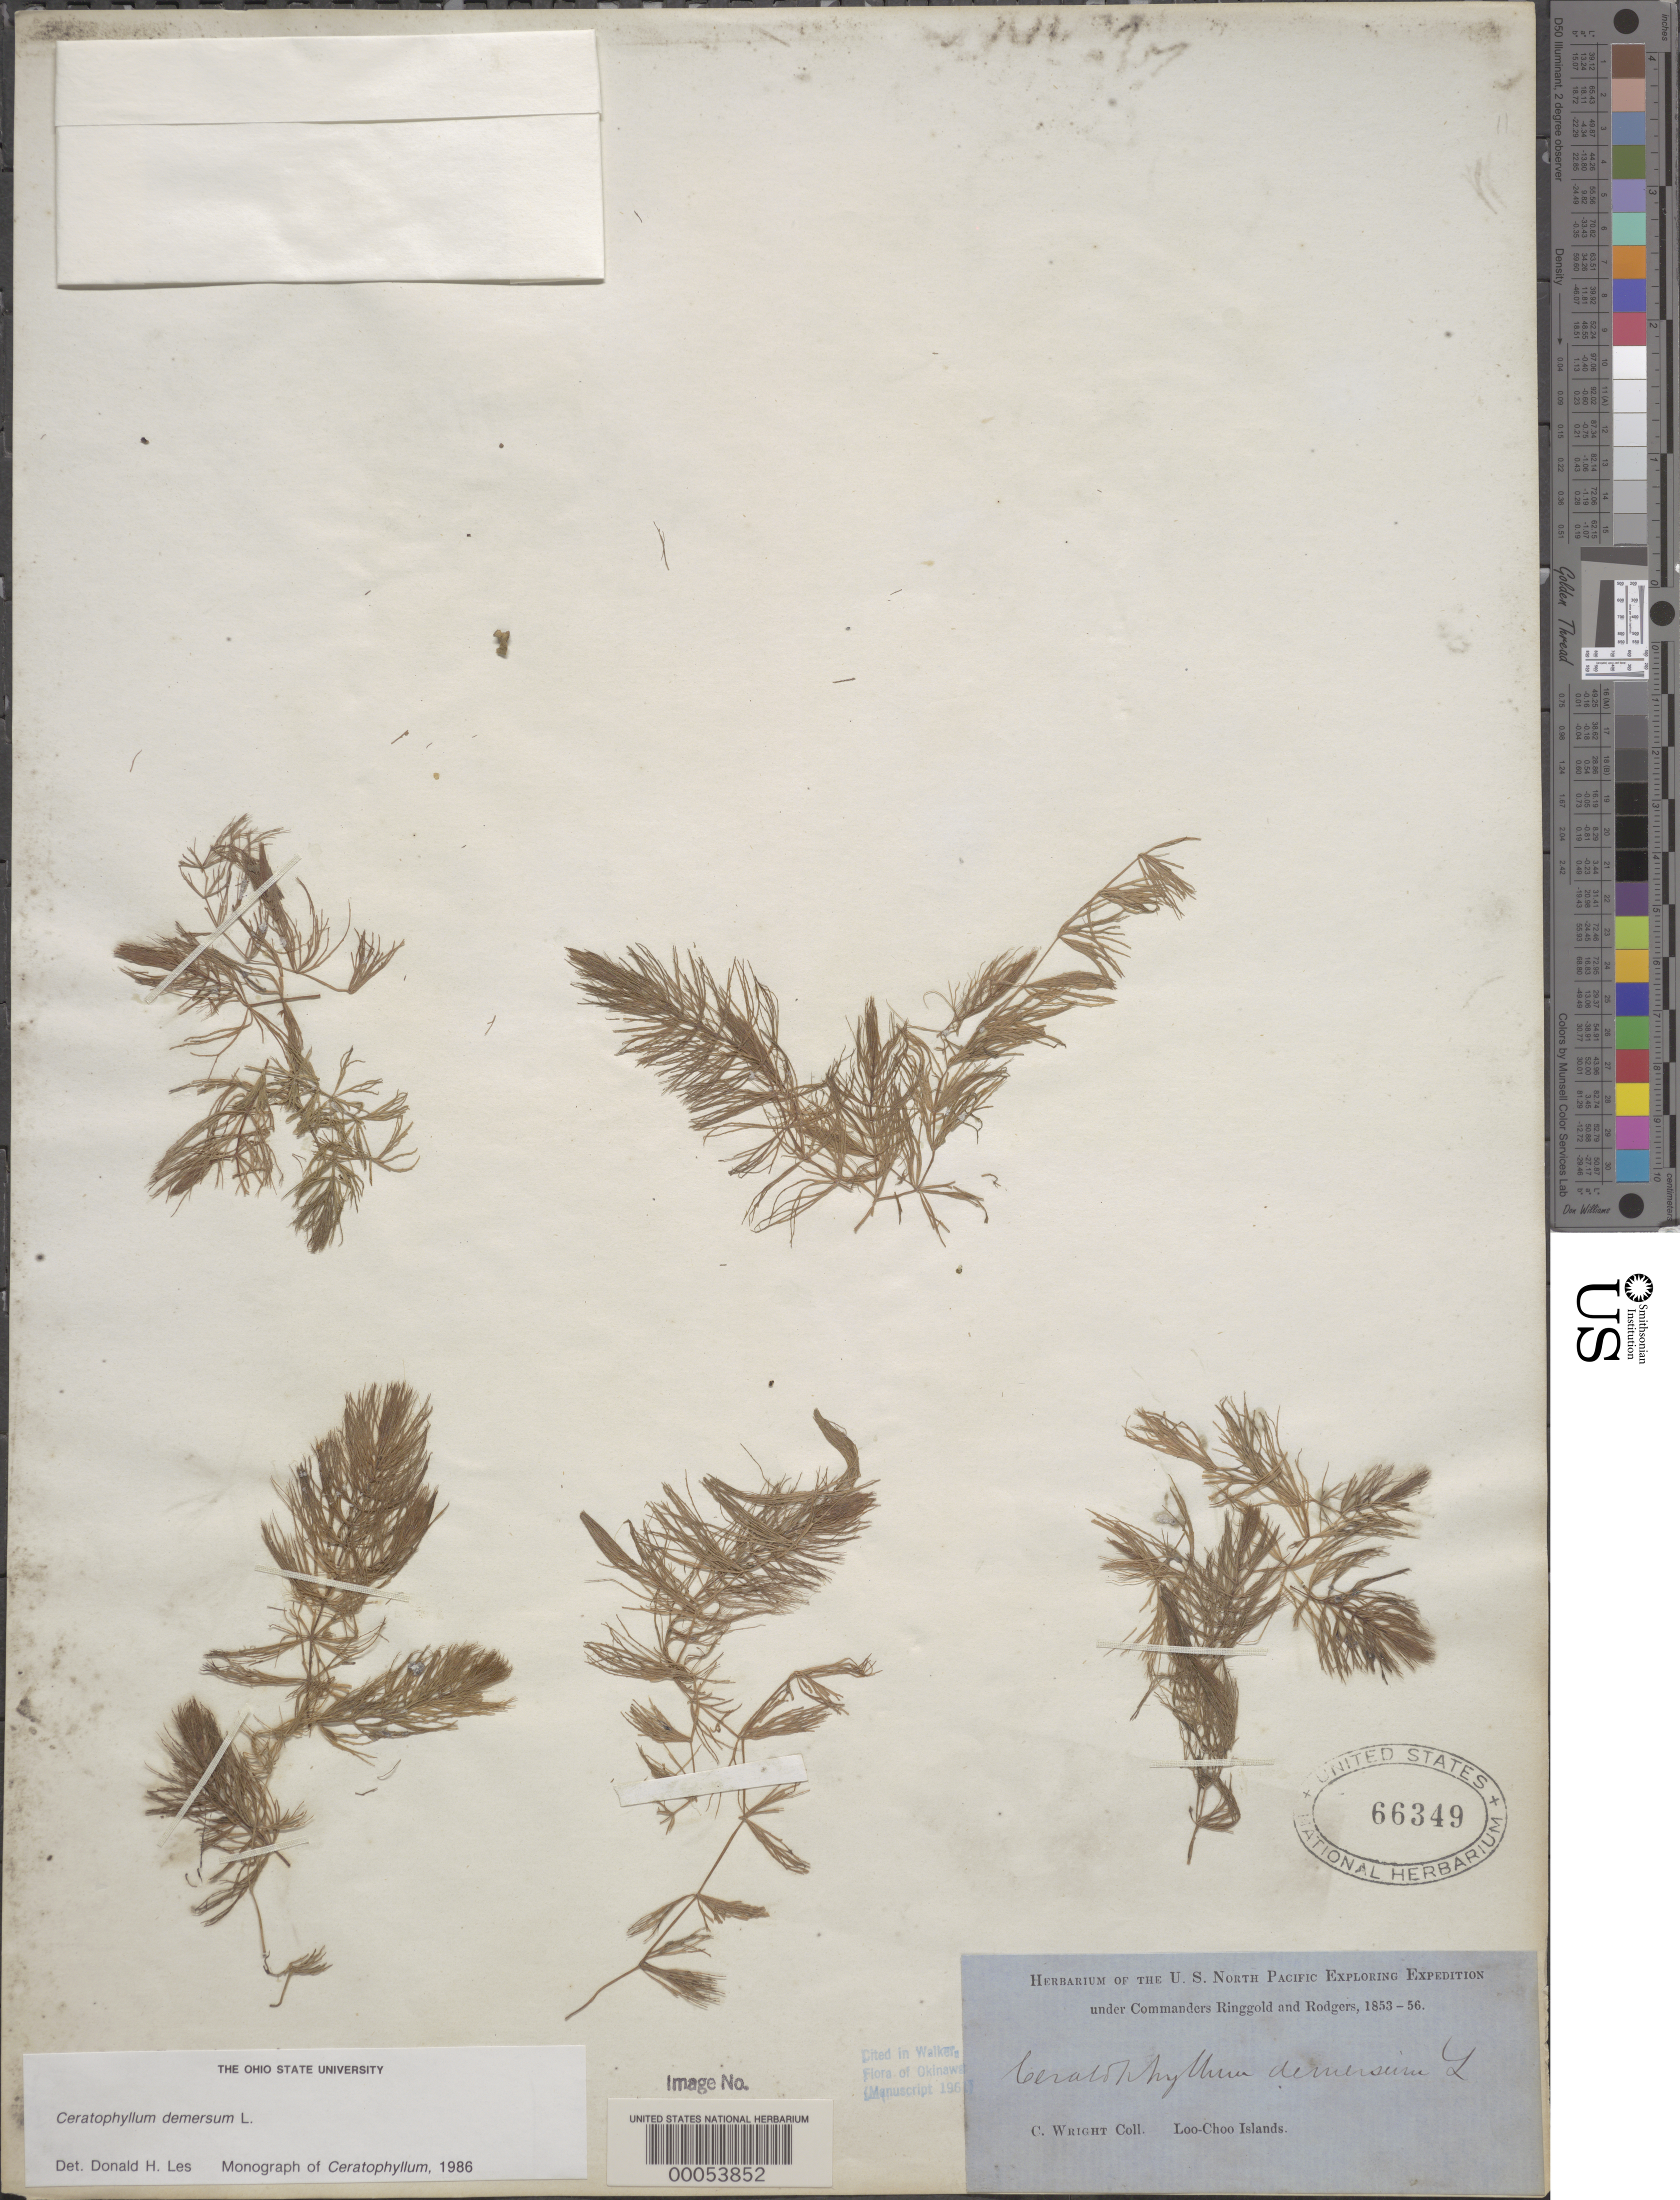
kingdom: Plantae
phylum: Tracheophyta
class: Magnoliopsida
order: Ceratophyllales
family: Ceratophyllaceae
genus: Ceratophyllum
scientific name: Ceratophyllum demersum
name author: L.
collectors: C. Wright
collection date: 1853/1856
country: Japan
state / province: Okinawa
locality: Loo-Choo Islands.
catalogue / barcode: US 66349